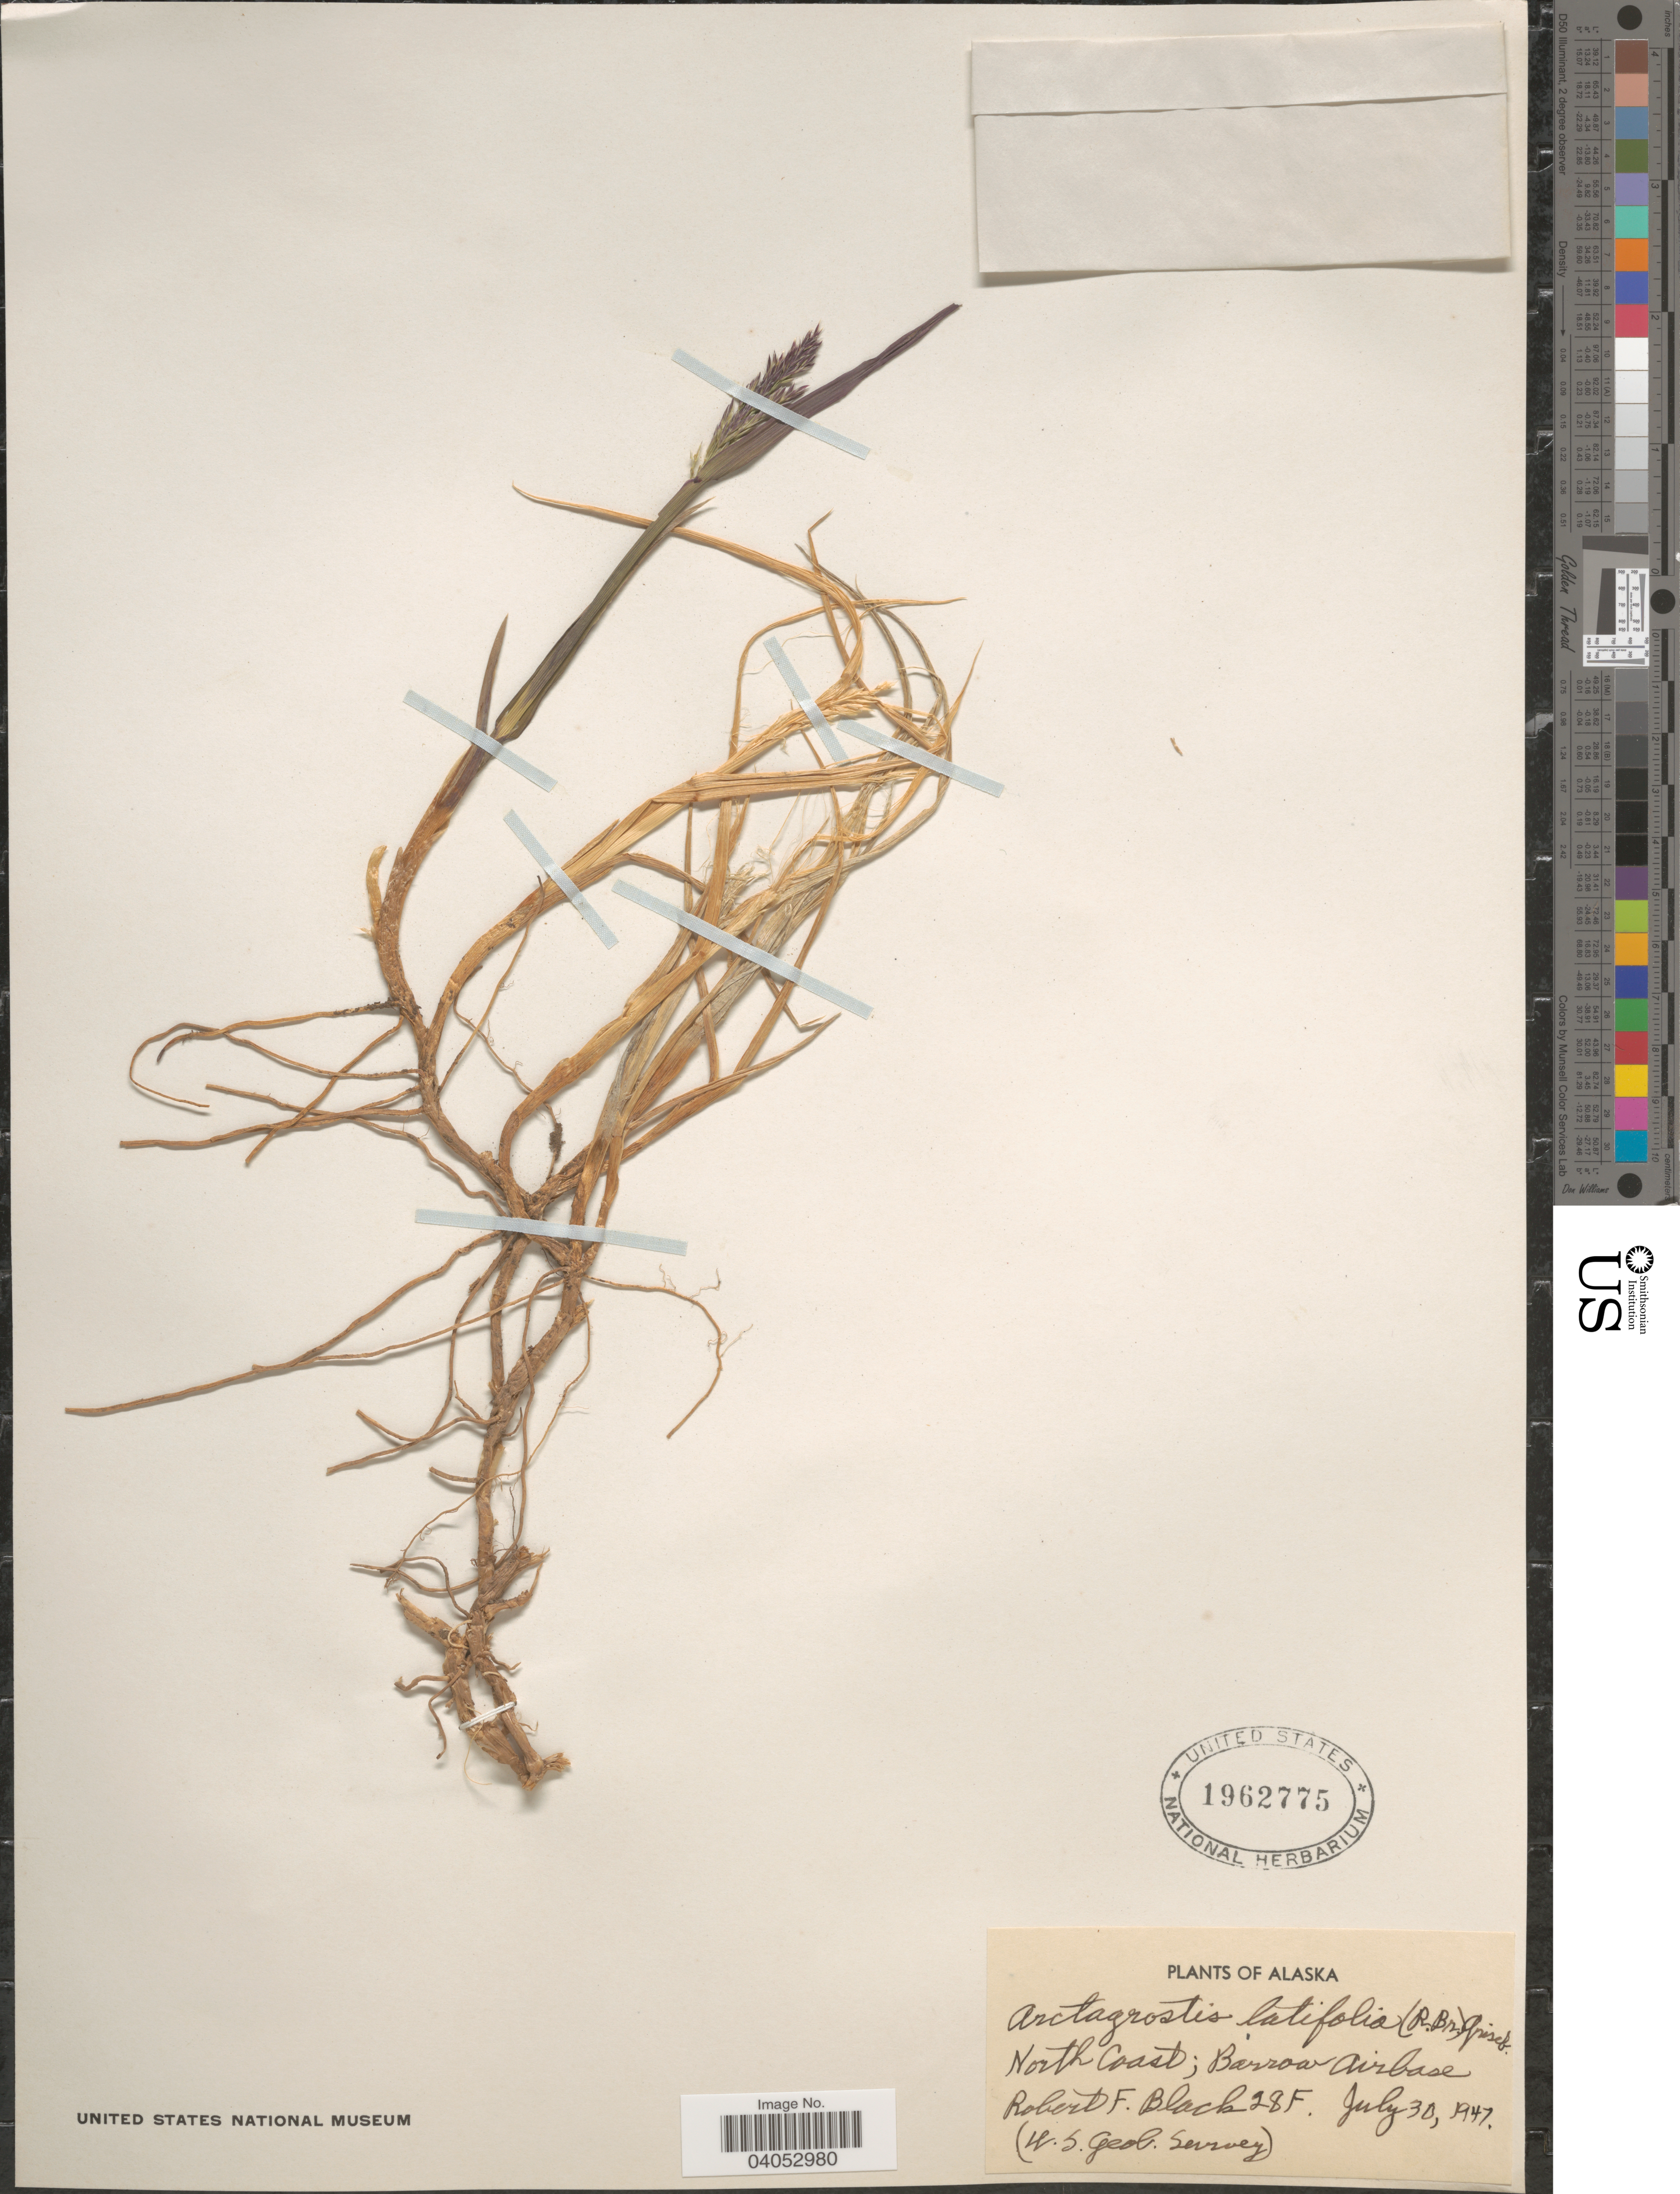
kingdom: Plantae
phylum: Tracheophyta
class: Liliopsida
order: Poales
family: Poaceae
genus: Arctagrostis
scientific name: Arctagrostis latifolia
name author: (R. Br.) Griseb.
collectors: R. F. Black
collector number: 28F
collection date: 1947-07-30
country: United States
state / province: Alaska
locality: North Coast; Barrow Airbase.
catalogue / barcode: US 1962775